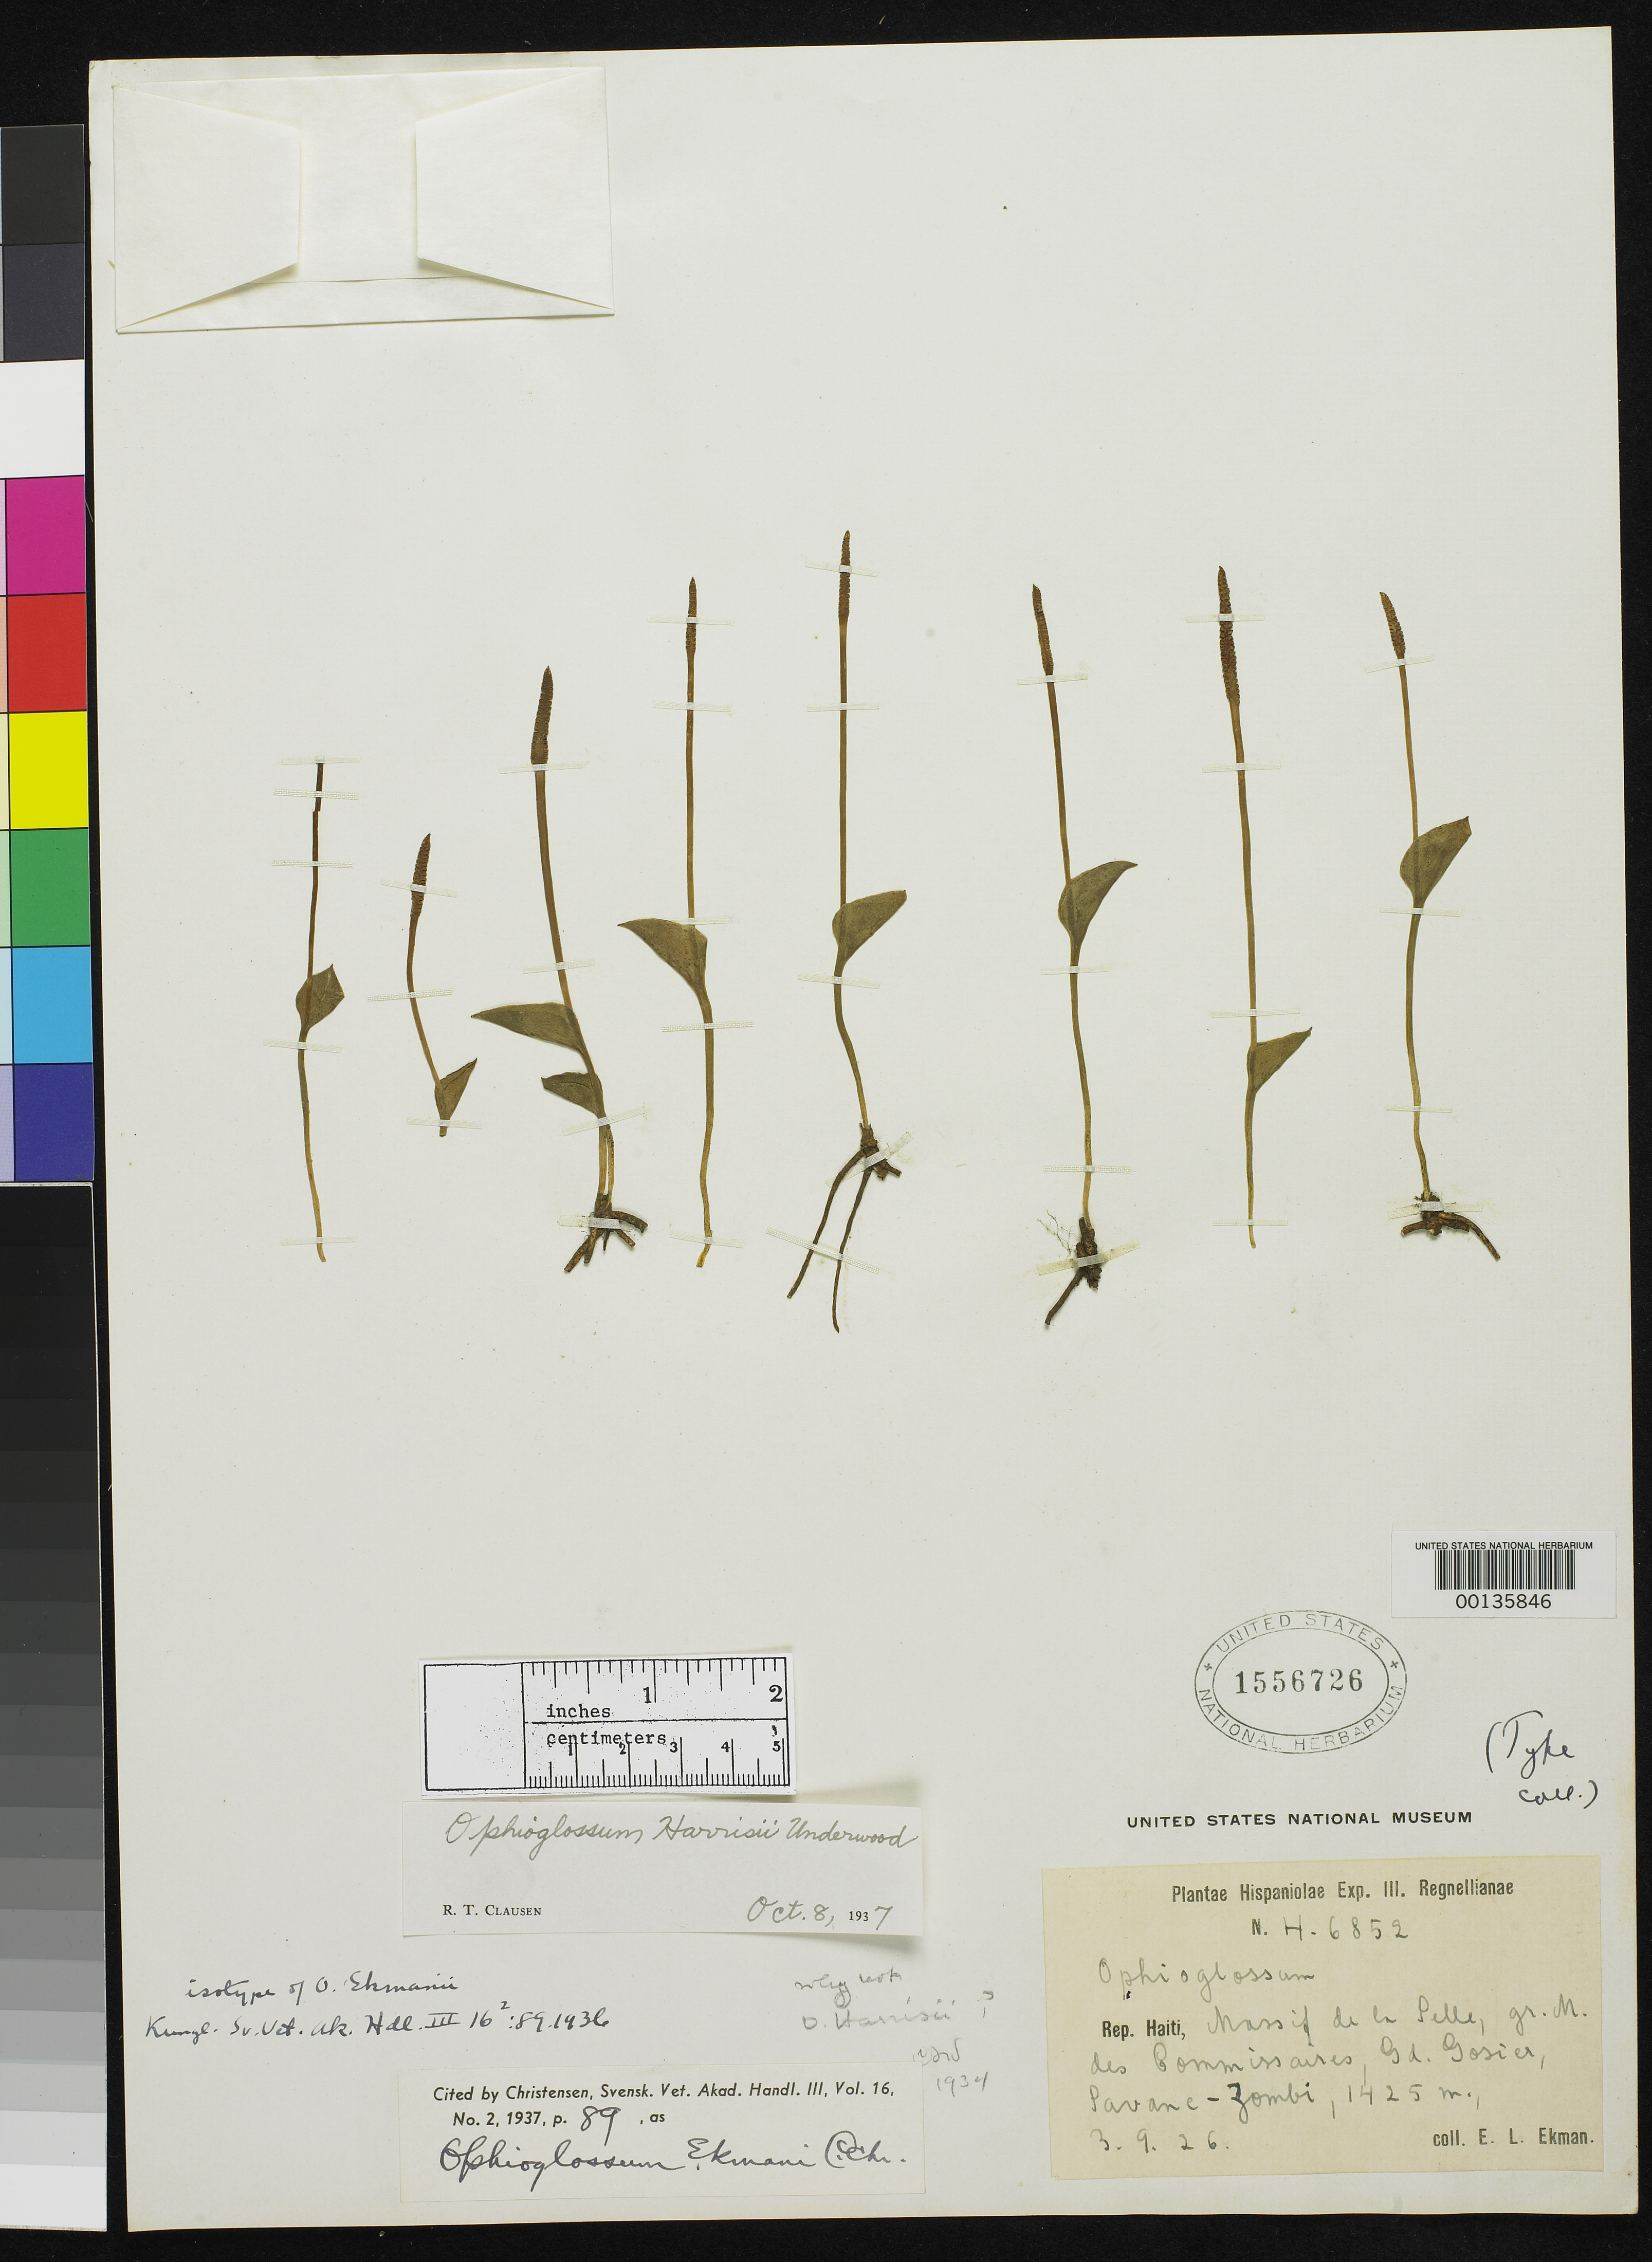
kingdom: Plantae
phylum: Tracheophyta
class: Polypodiopsida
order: Ophioglossales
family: Ophioglossaceae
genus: Ophioglossum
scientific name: Ophioglossum ekmanii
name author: C. Chr.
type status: Isotype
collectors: E. L. Ekman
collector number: H 6852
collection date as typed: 03 Sep 1926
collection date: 1926-09-03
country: Haiti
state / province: Ouest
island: Hispaniola Island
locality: Morne des Commissaires, Grand Gosier, Savane Jombi.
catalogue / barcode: US 1556726